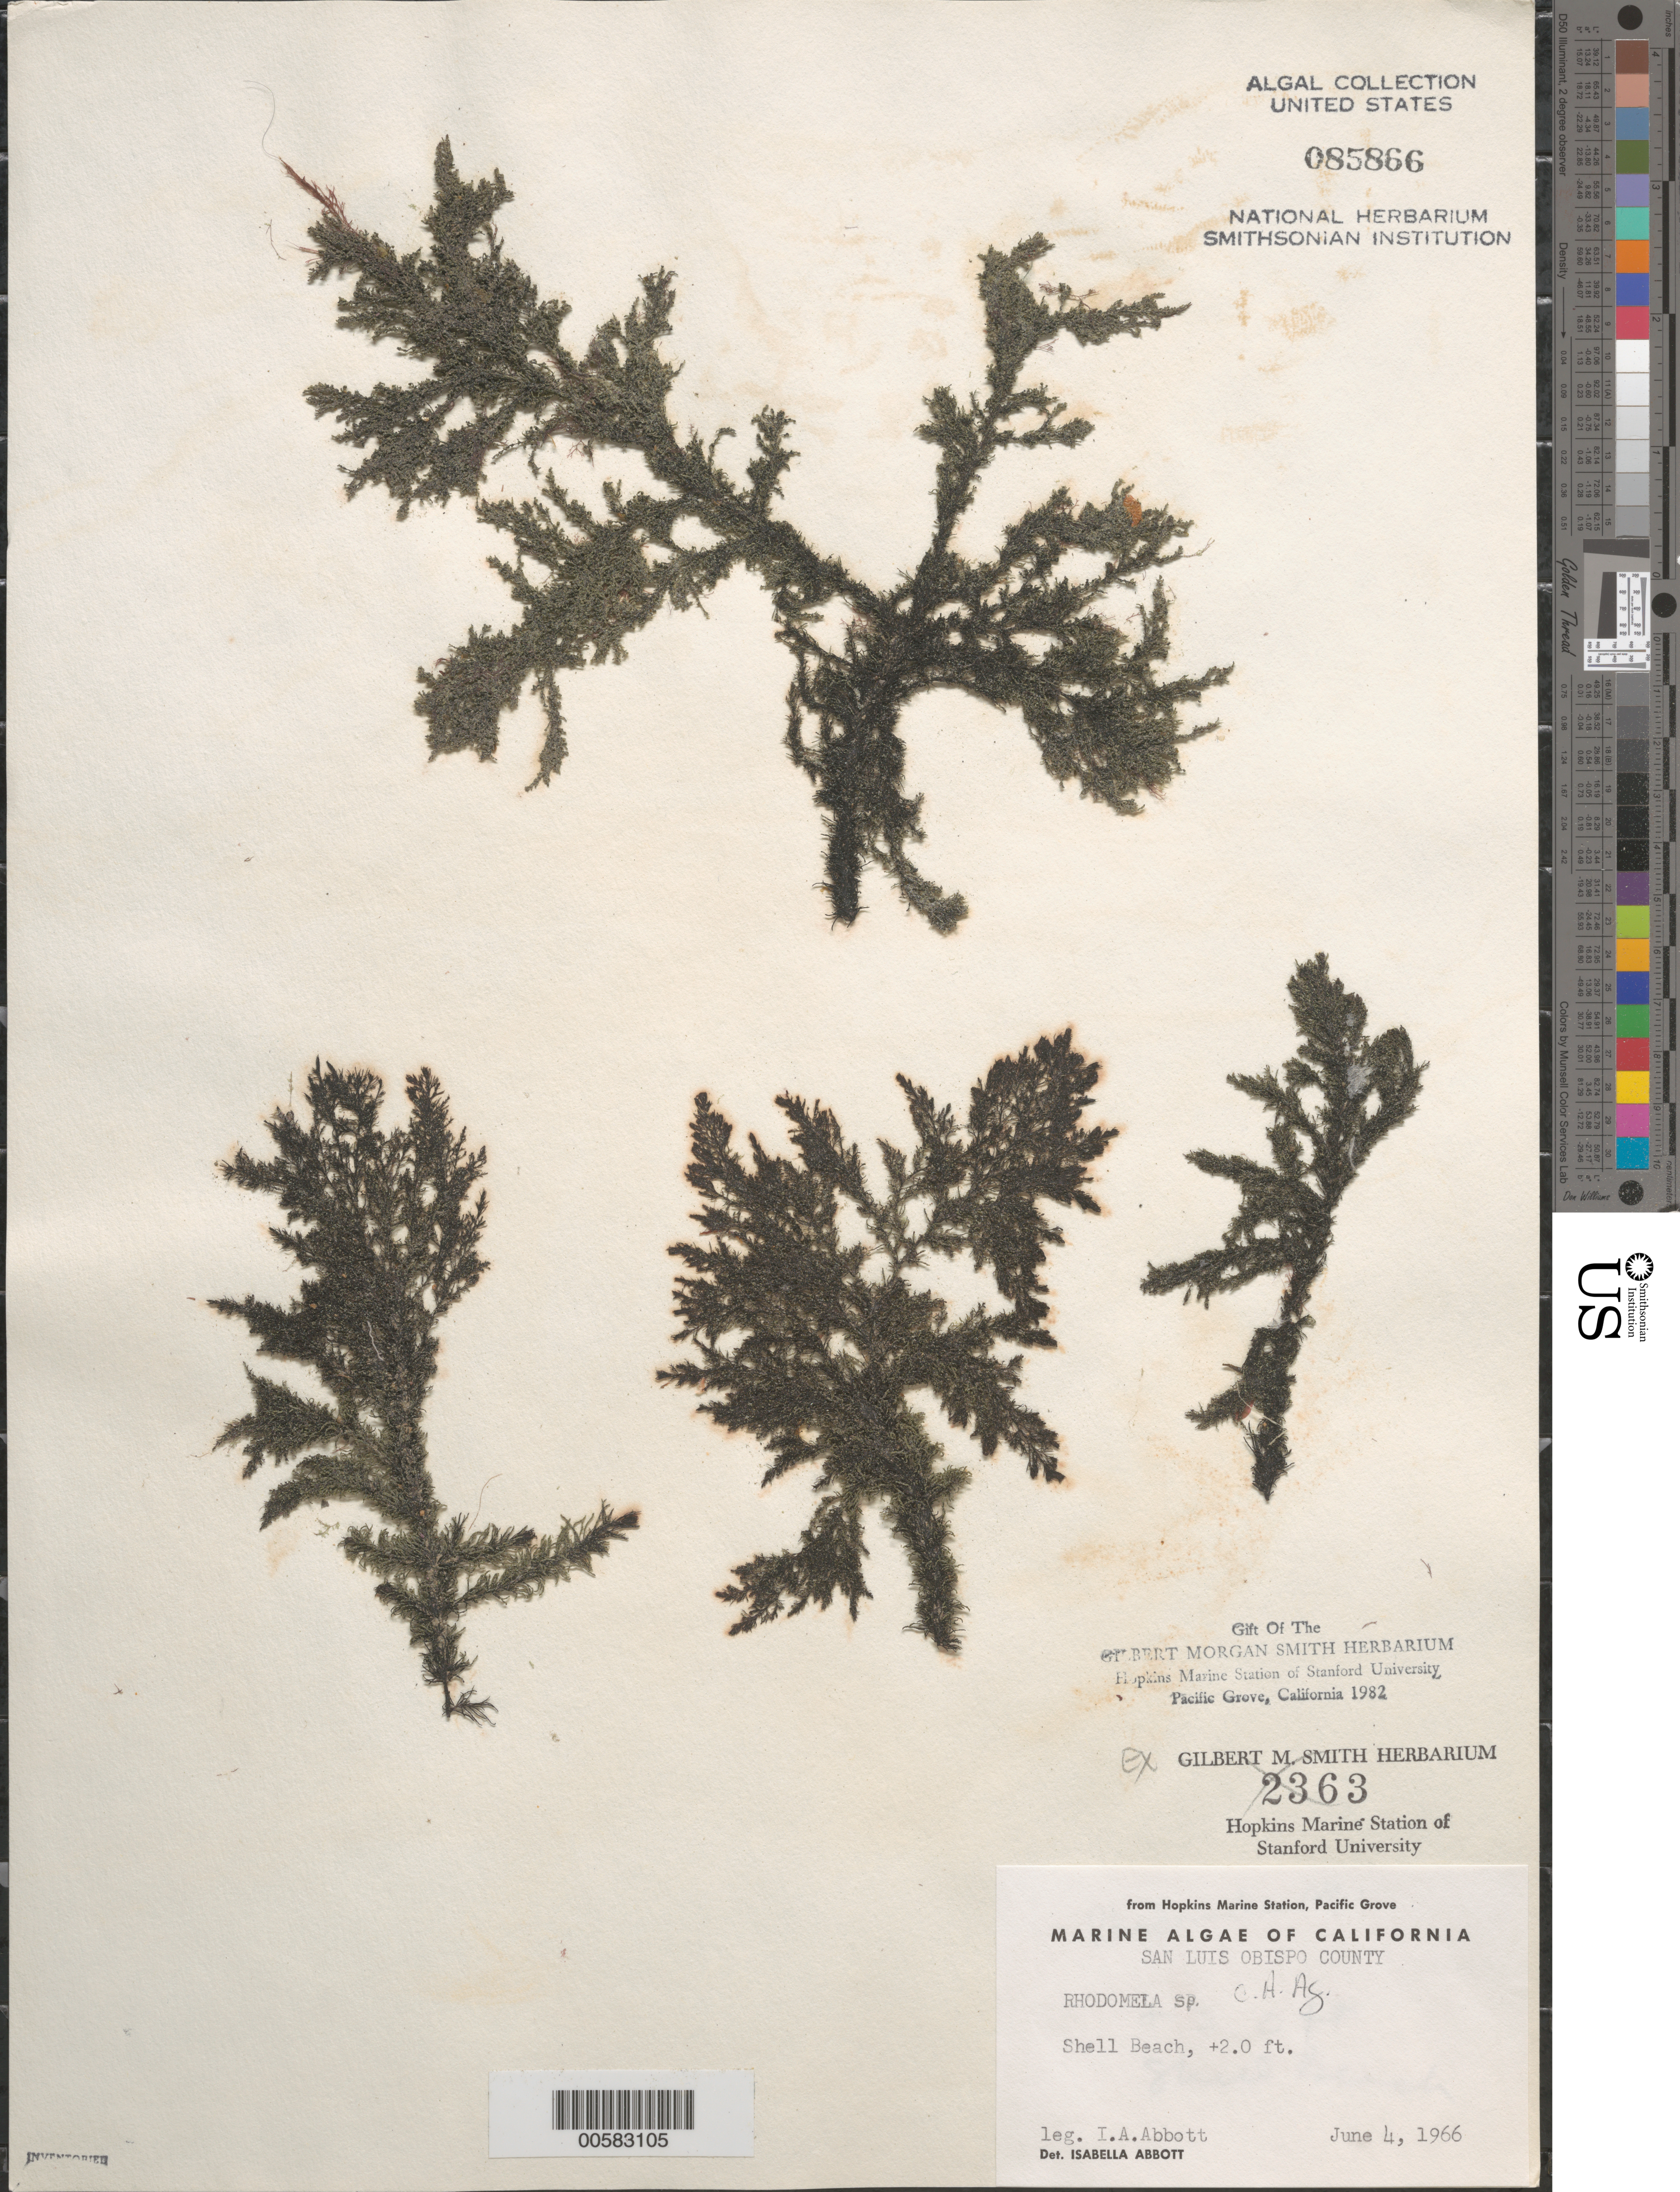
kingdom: Plantae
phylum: Rhodophyta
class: Florideophyceae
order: Ceramiales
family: Rhodomelaceae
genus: Rhodomela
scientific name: Rhodomela sp.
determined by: Abbott, Isabella A.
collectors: I. A. Abbott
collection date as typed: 04 Jun 1966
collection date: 1966-06-04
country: United States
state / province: California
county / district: San Luis Obispo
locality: Shell Beach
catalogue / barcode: US 85866